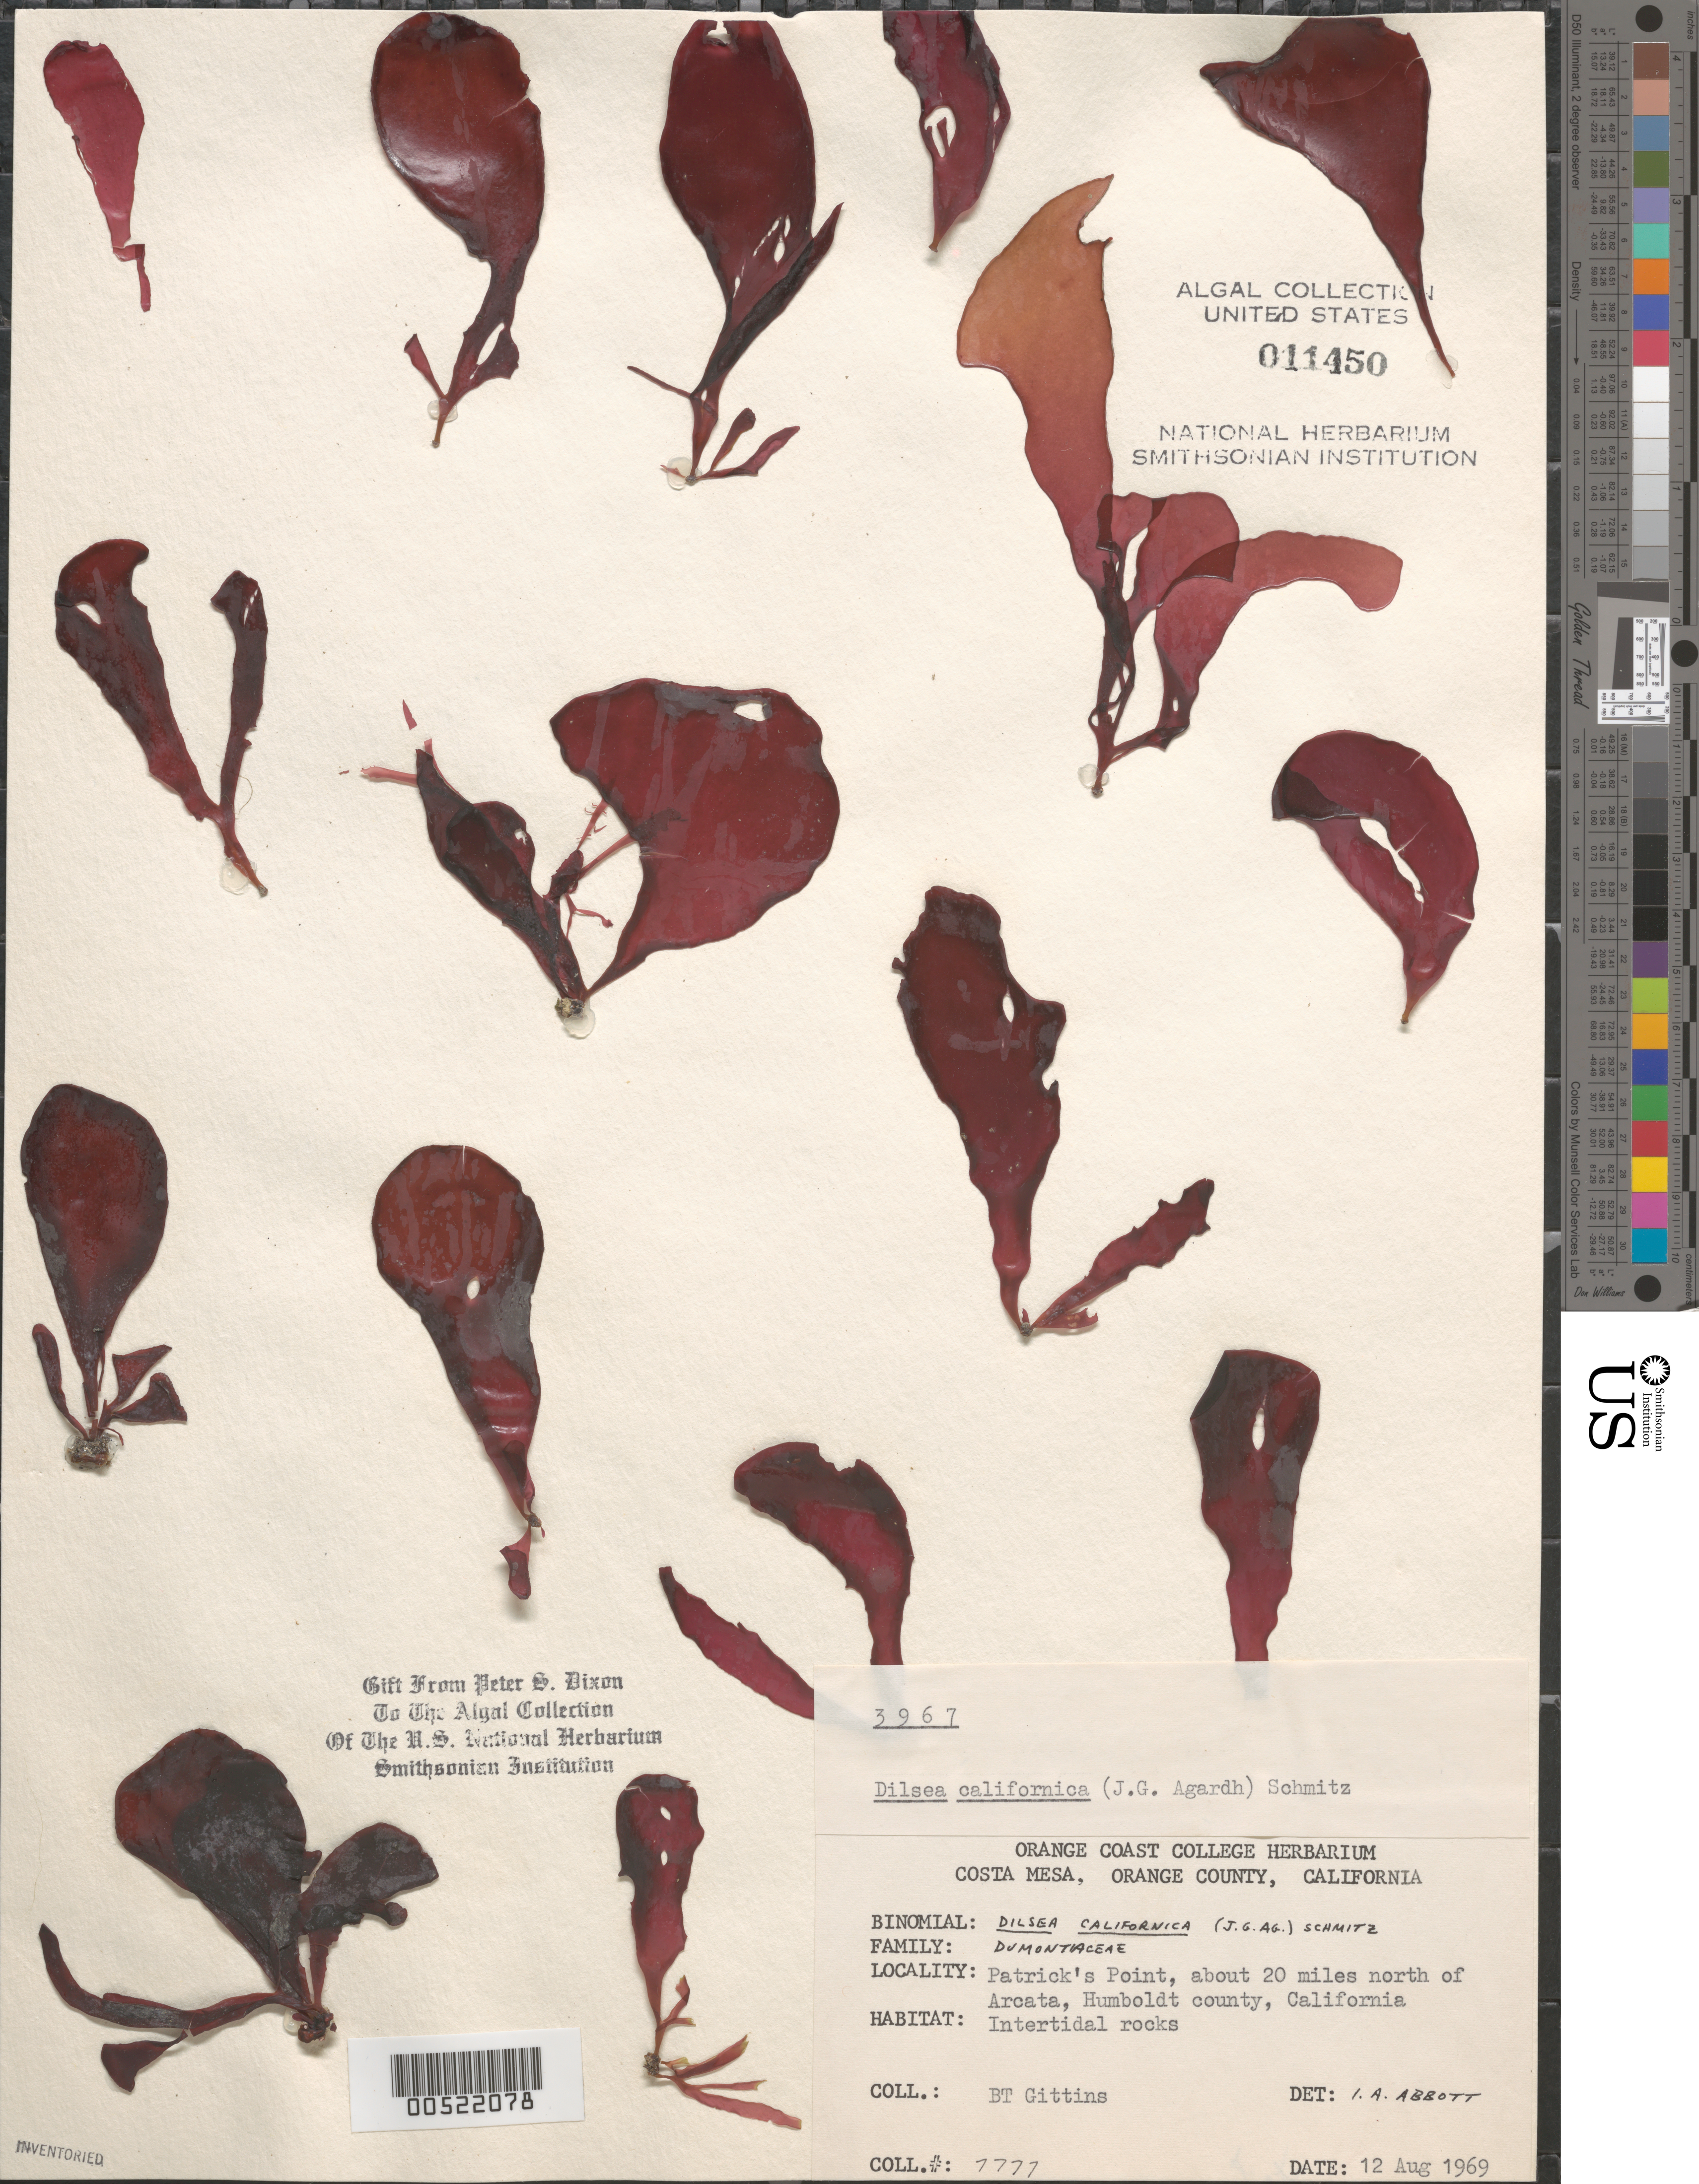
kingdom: Plantae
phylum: Rhodophyta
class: Florideophyceae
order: Gigartinales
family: Dumontiaceae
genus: Dilsea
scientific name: Dilsea californica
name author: (J. Agardh) Kuntze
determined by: Abbott, Isabella A.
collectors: B. Gittins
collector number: BTG 7777 & PSD 3967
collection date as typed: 12 Aug 1969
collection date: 1969-08-12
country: United States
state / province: California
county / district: Humboldt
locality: Patrick's Point, ca. 20 miles north of Arcata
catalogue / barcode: US 11450